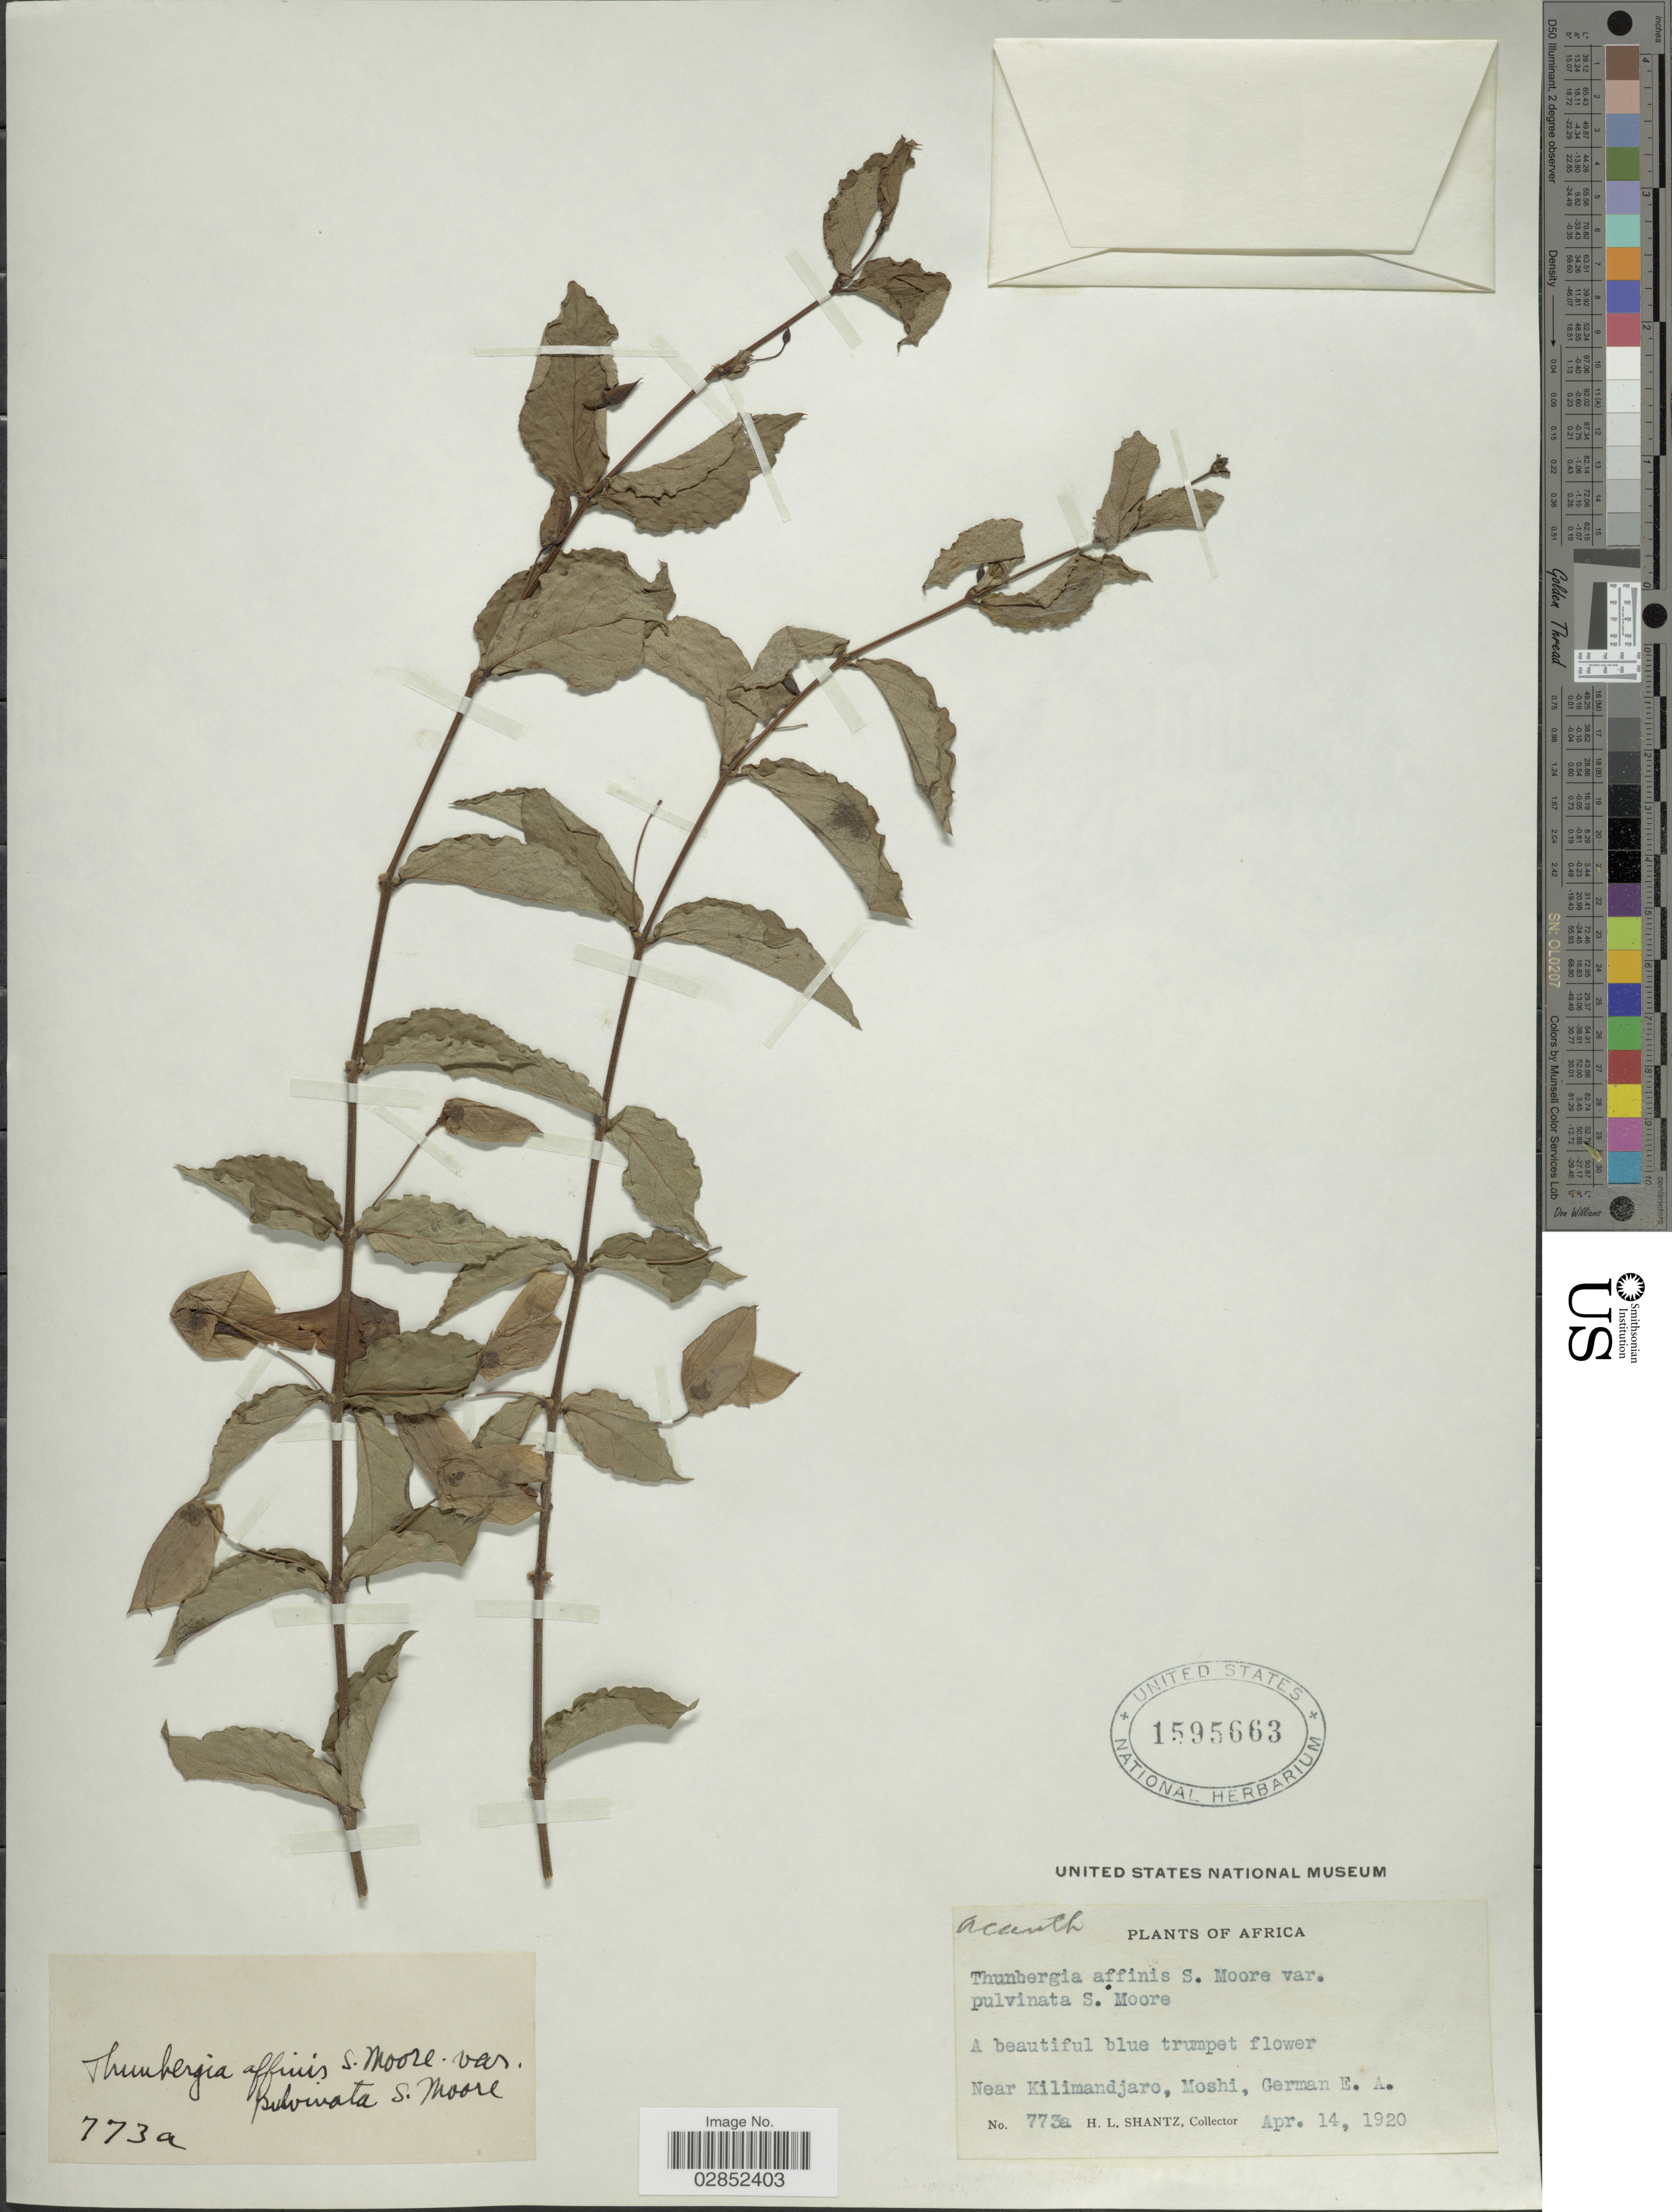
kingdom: Plantae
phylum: Tracheophyta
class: Magnoliopsida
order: Lamiales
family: Acanthaceae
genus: Thunbergia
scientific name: Thunbergia affinis var. pulvinata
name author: S. Moore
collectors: H. Shantz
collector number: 773a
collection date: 1920-04-14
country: Tanzania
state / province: Kilimanjaro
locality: Near Kilimandjaro, Moshi, German E. A.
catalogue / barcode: US 1595663